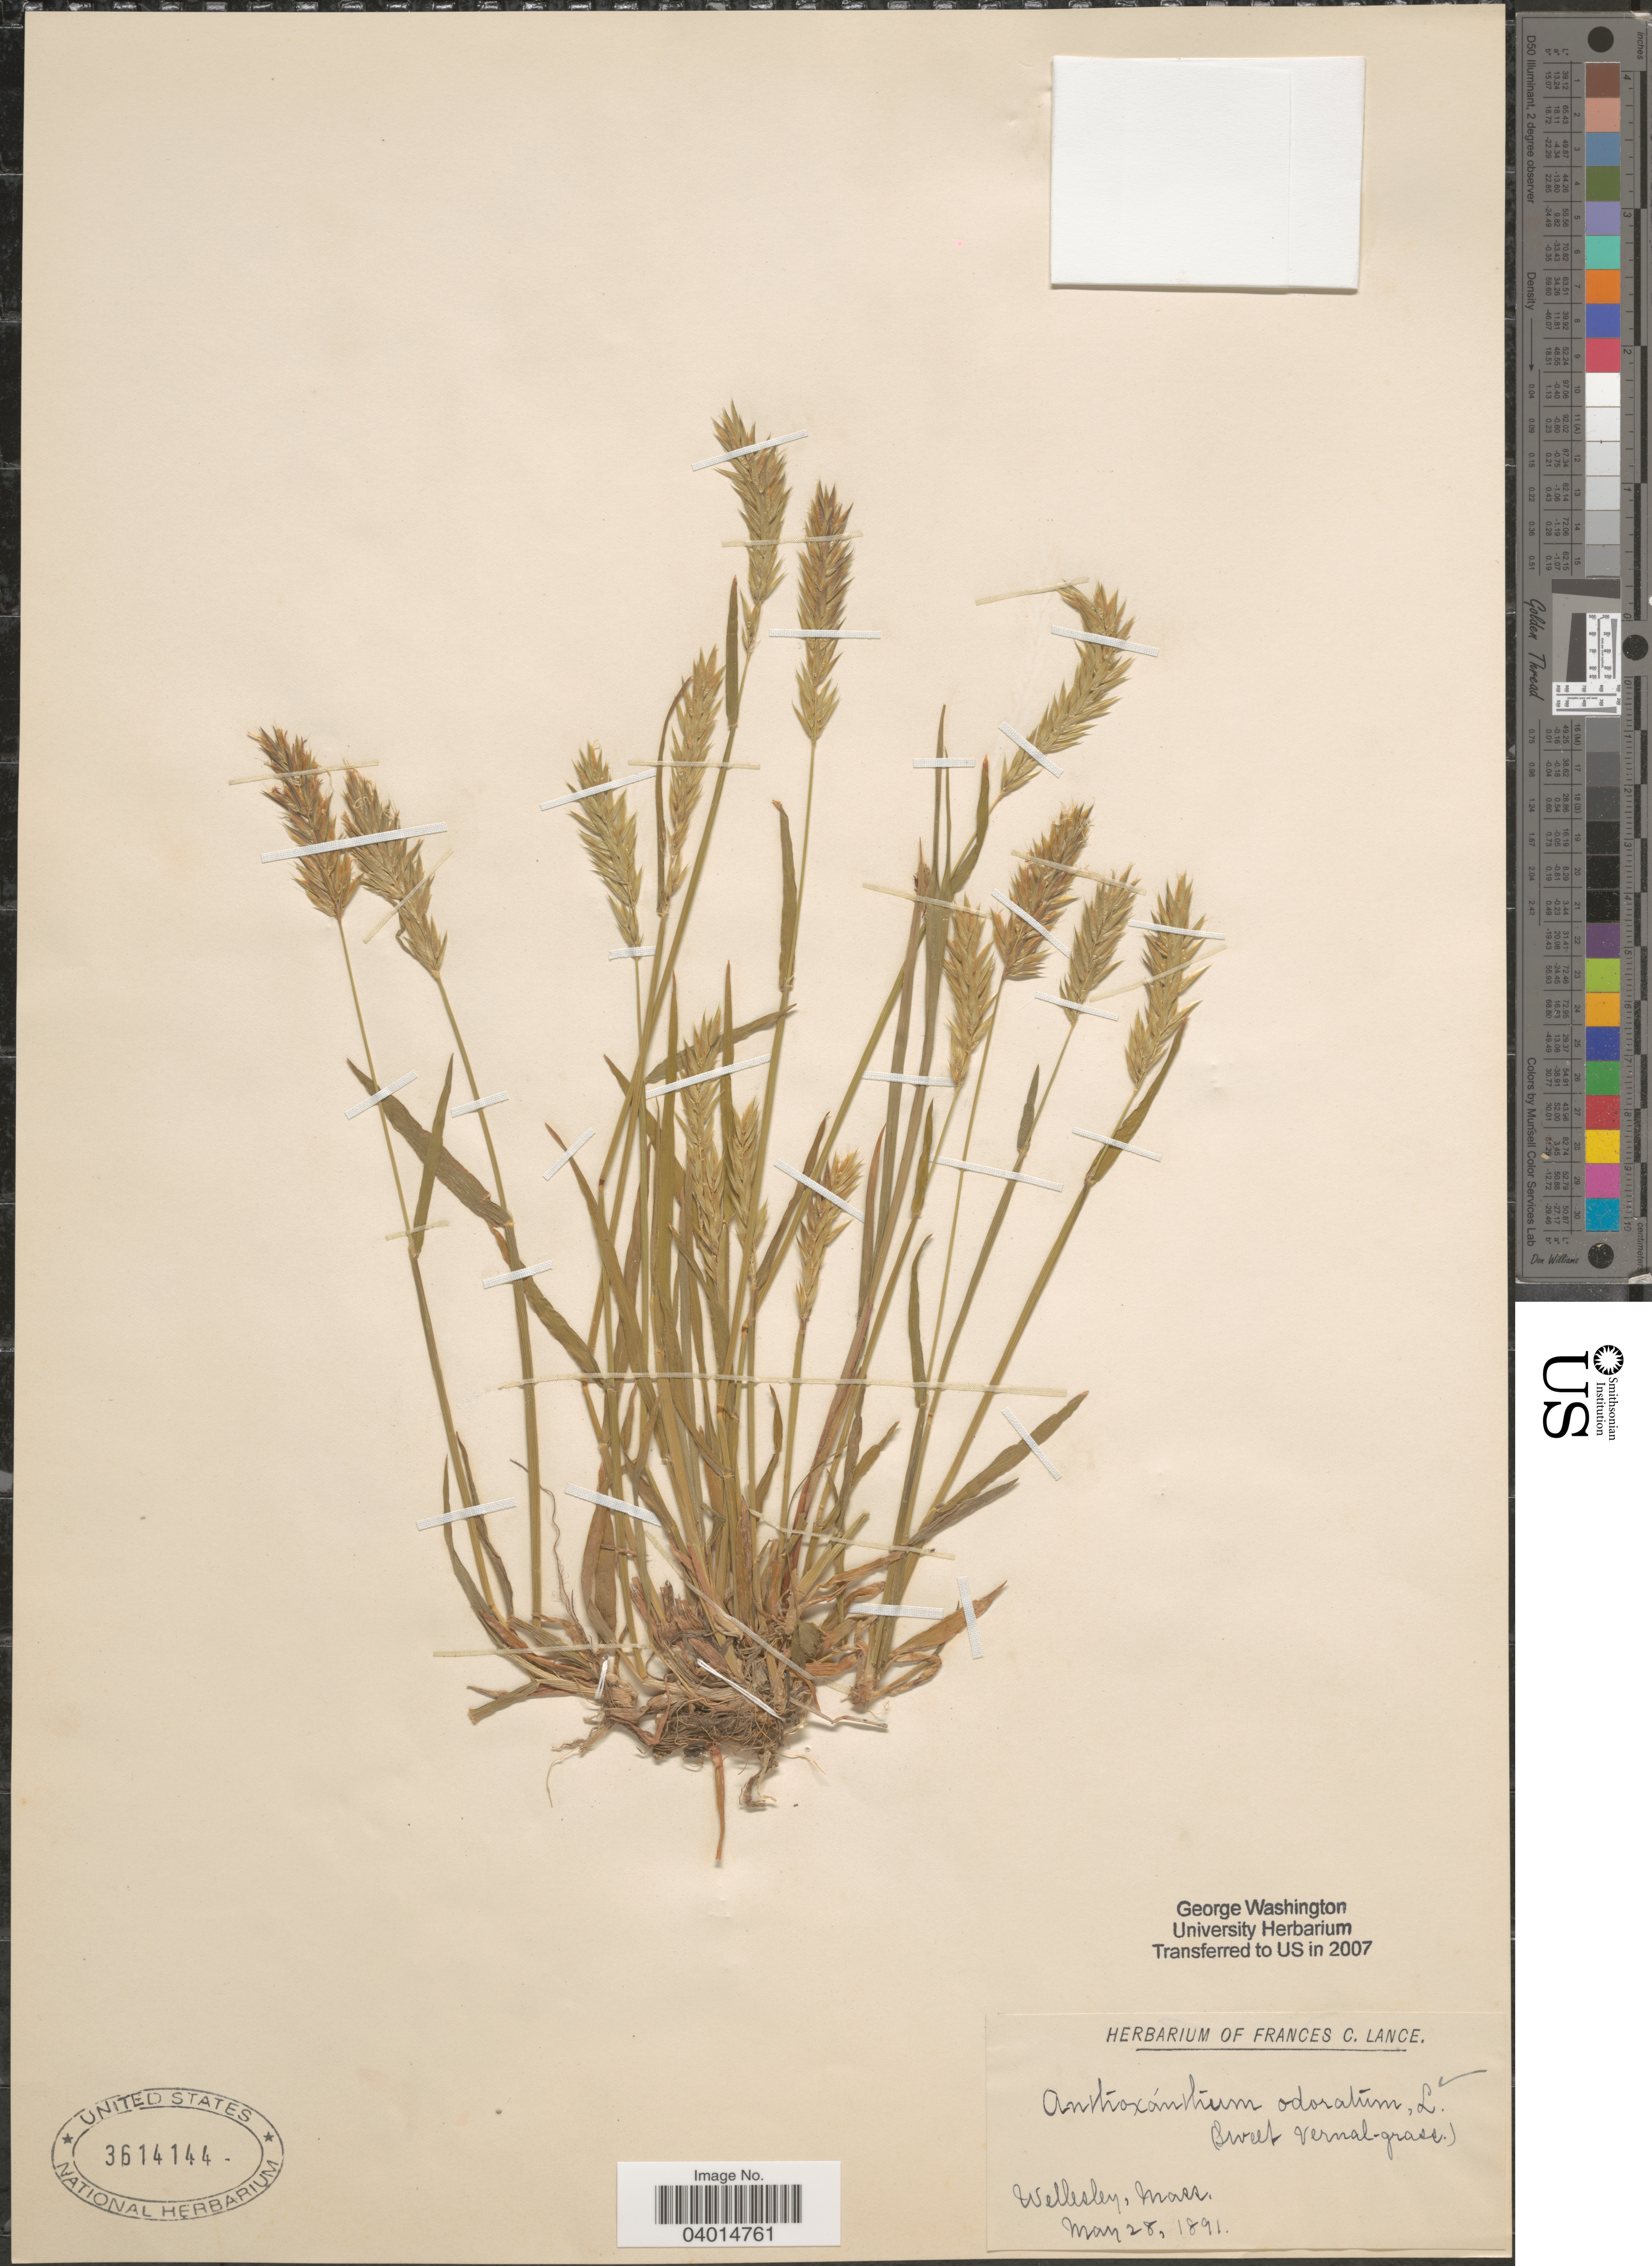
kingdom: Plantae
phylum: Tracheophyta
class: Liliopsida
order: Poales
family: Poaceae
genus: Anthoxanthum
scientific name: Anthoxanthum odoratum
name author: L.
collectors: ex herb. Frances C. Lance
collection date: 1891-05-28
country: United States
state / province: Massachusetts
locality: Wellesley.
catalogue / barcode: US 3614144